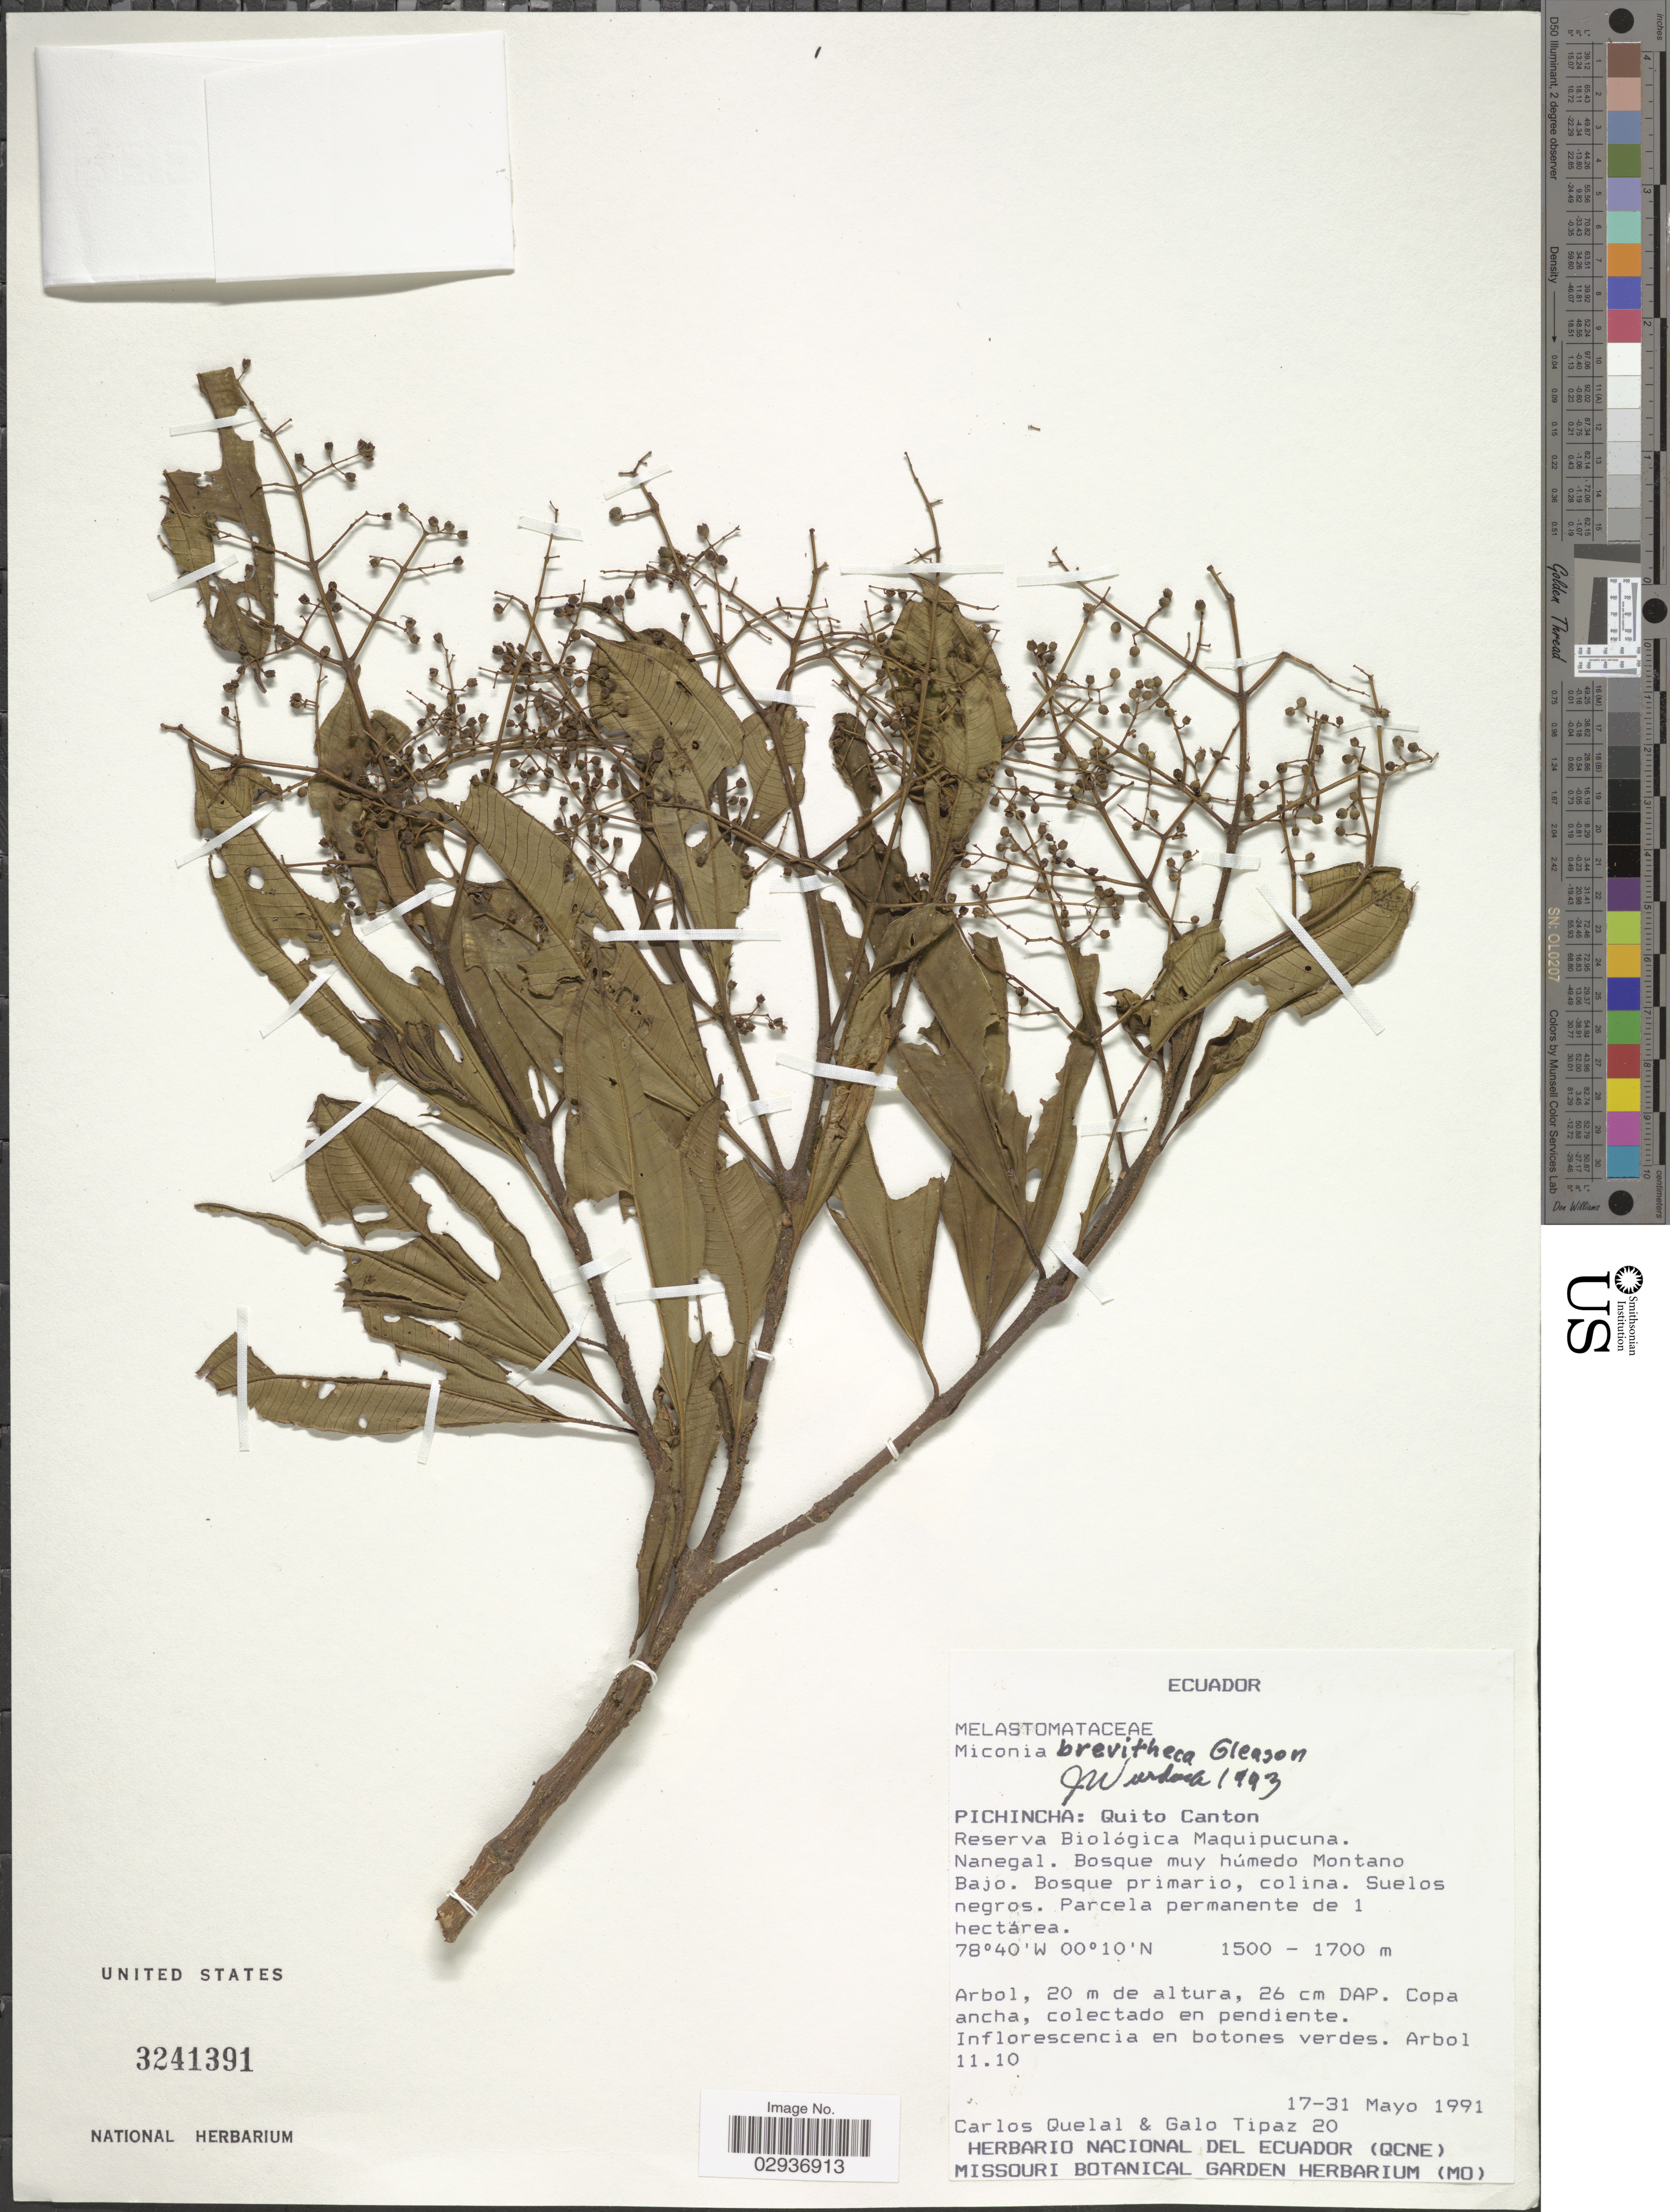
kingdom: Plantae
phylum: Tracheophyta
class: Magnoliopsida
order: Myrtales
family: Melastomataceae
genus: Miconia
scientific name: Miconia brevitheca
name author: Gleason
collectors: C. Quelal & G. Tipaz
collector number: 20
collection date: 1991-05-17/1991-05-31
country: Ecuador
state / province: Pichincha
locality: Quito Canton. Reserva Biológica Maquipucuna.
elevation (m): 1500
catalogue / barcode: US 3241391